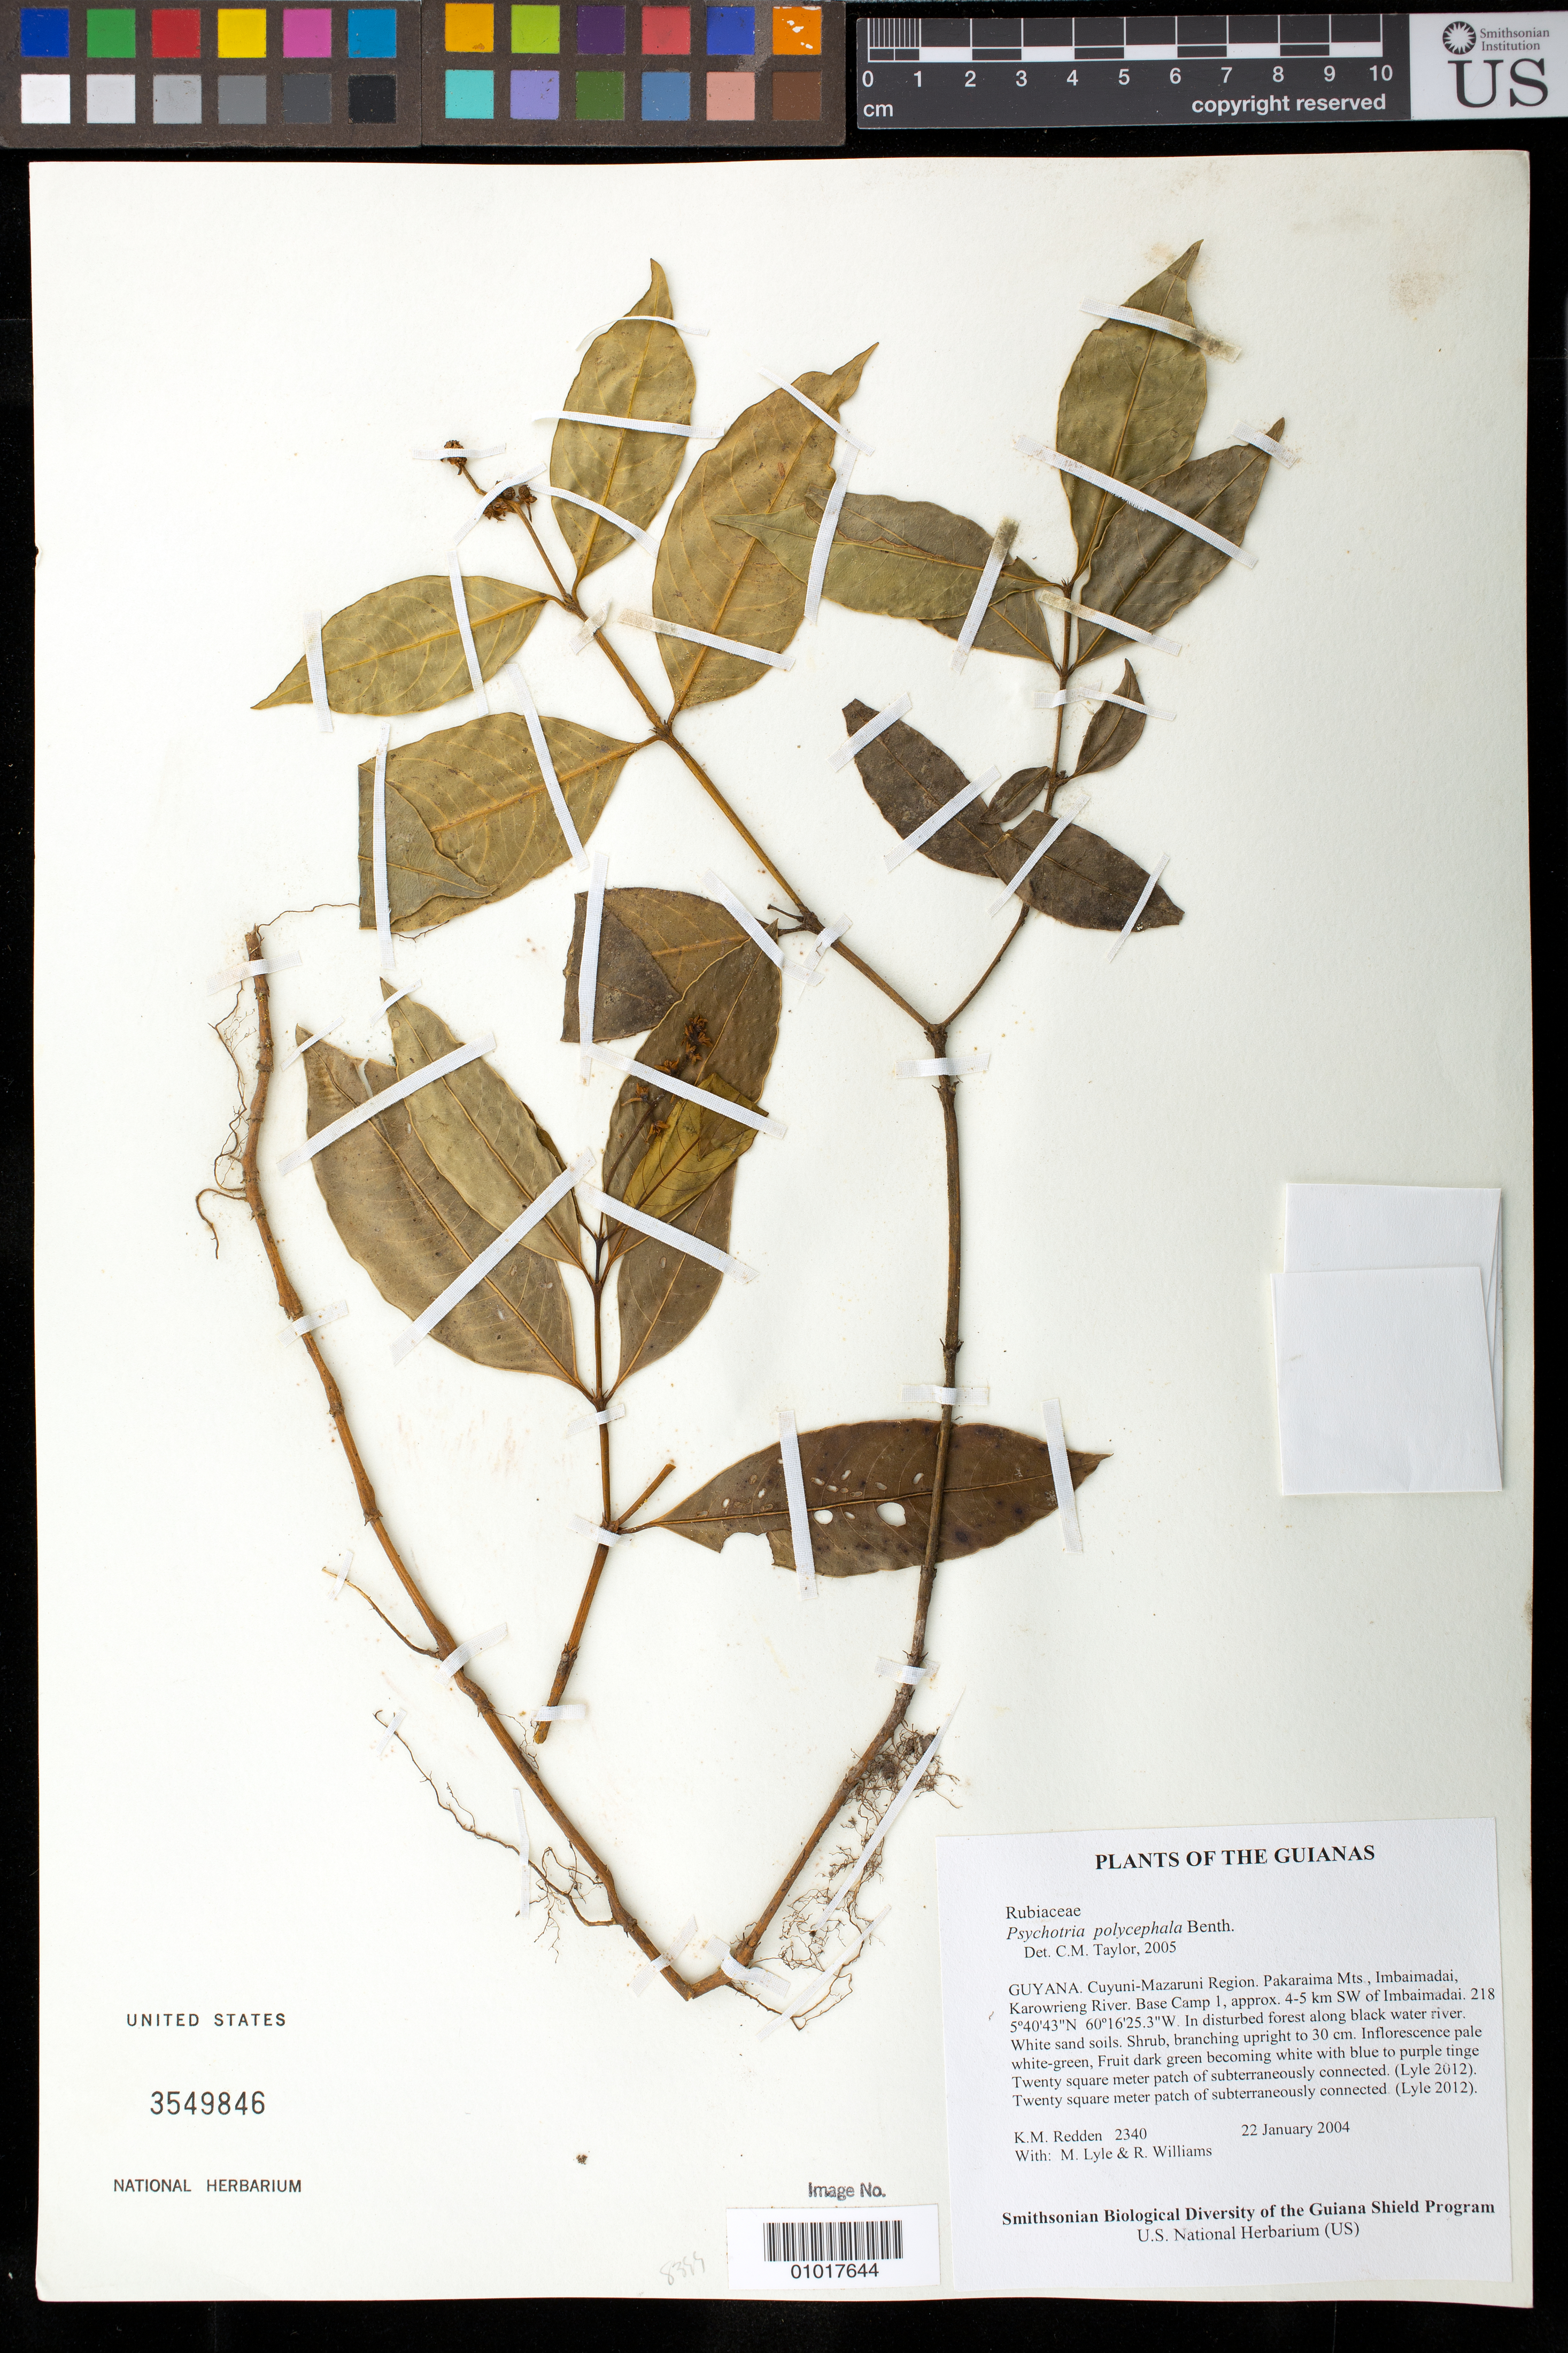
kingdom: Plantae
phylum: Tracheophyta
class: Magnoliopsida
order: Gentianales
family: Rubiaceae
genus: Palicourea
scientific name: Palicourea polycephala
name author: (Benth.) Delprete & J.H. Kirkbr.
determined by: Kirkbride, J. H., Jr.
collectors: K. M. Redden, M. Lyle & R. Williams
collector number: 2340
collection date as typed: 22 January 2004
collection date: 2004-01-22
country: Guyana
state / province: Cuyuni-Mazaruni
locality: Pakaraima Mts., Imbaimadai, Karowrieng River. Base Camp 1, approx. 4-5 km SW of Imbaimadai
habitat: In disturbed forest along black water river. White sand soils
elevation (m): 218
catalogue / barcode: US 3549846